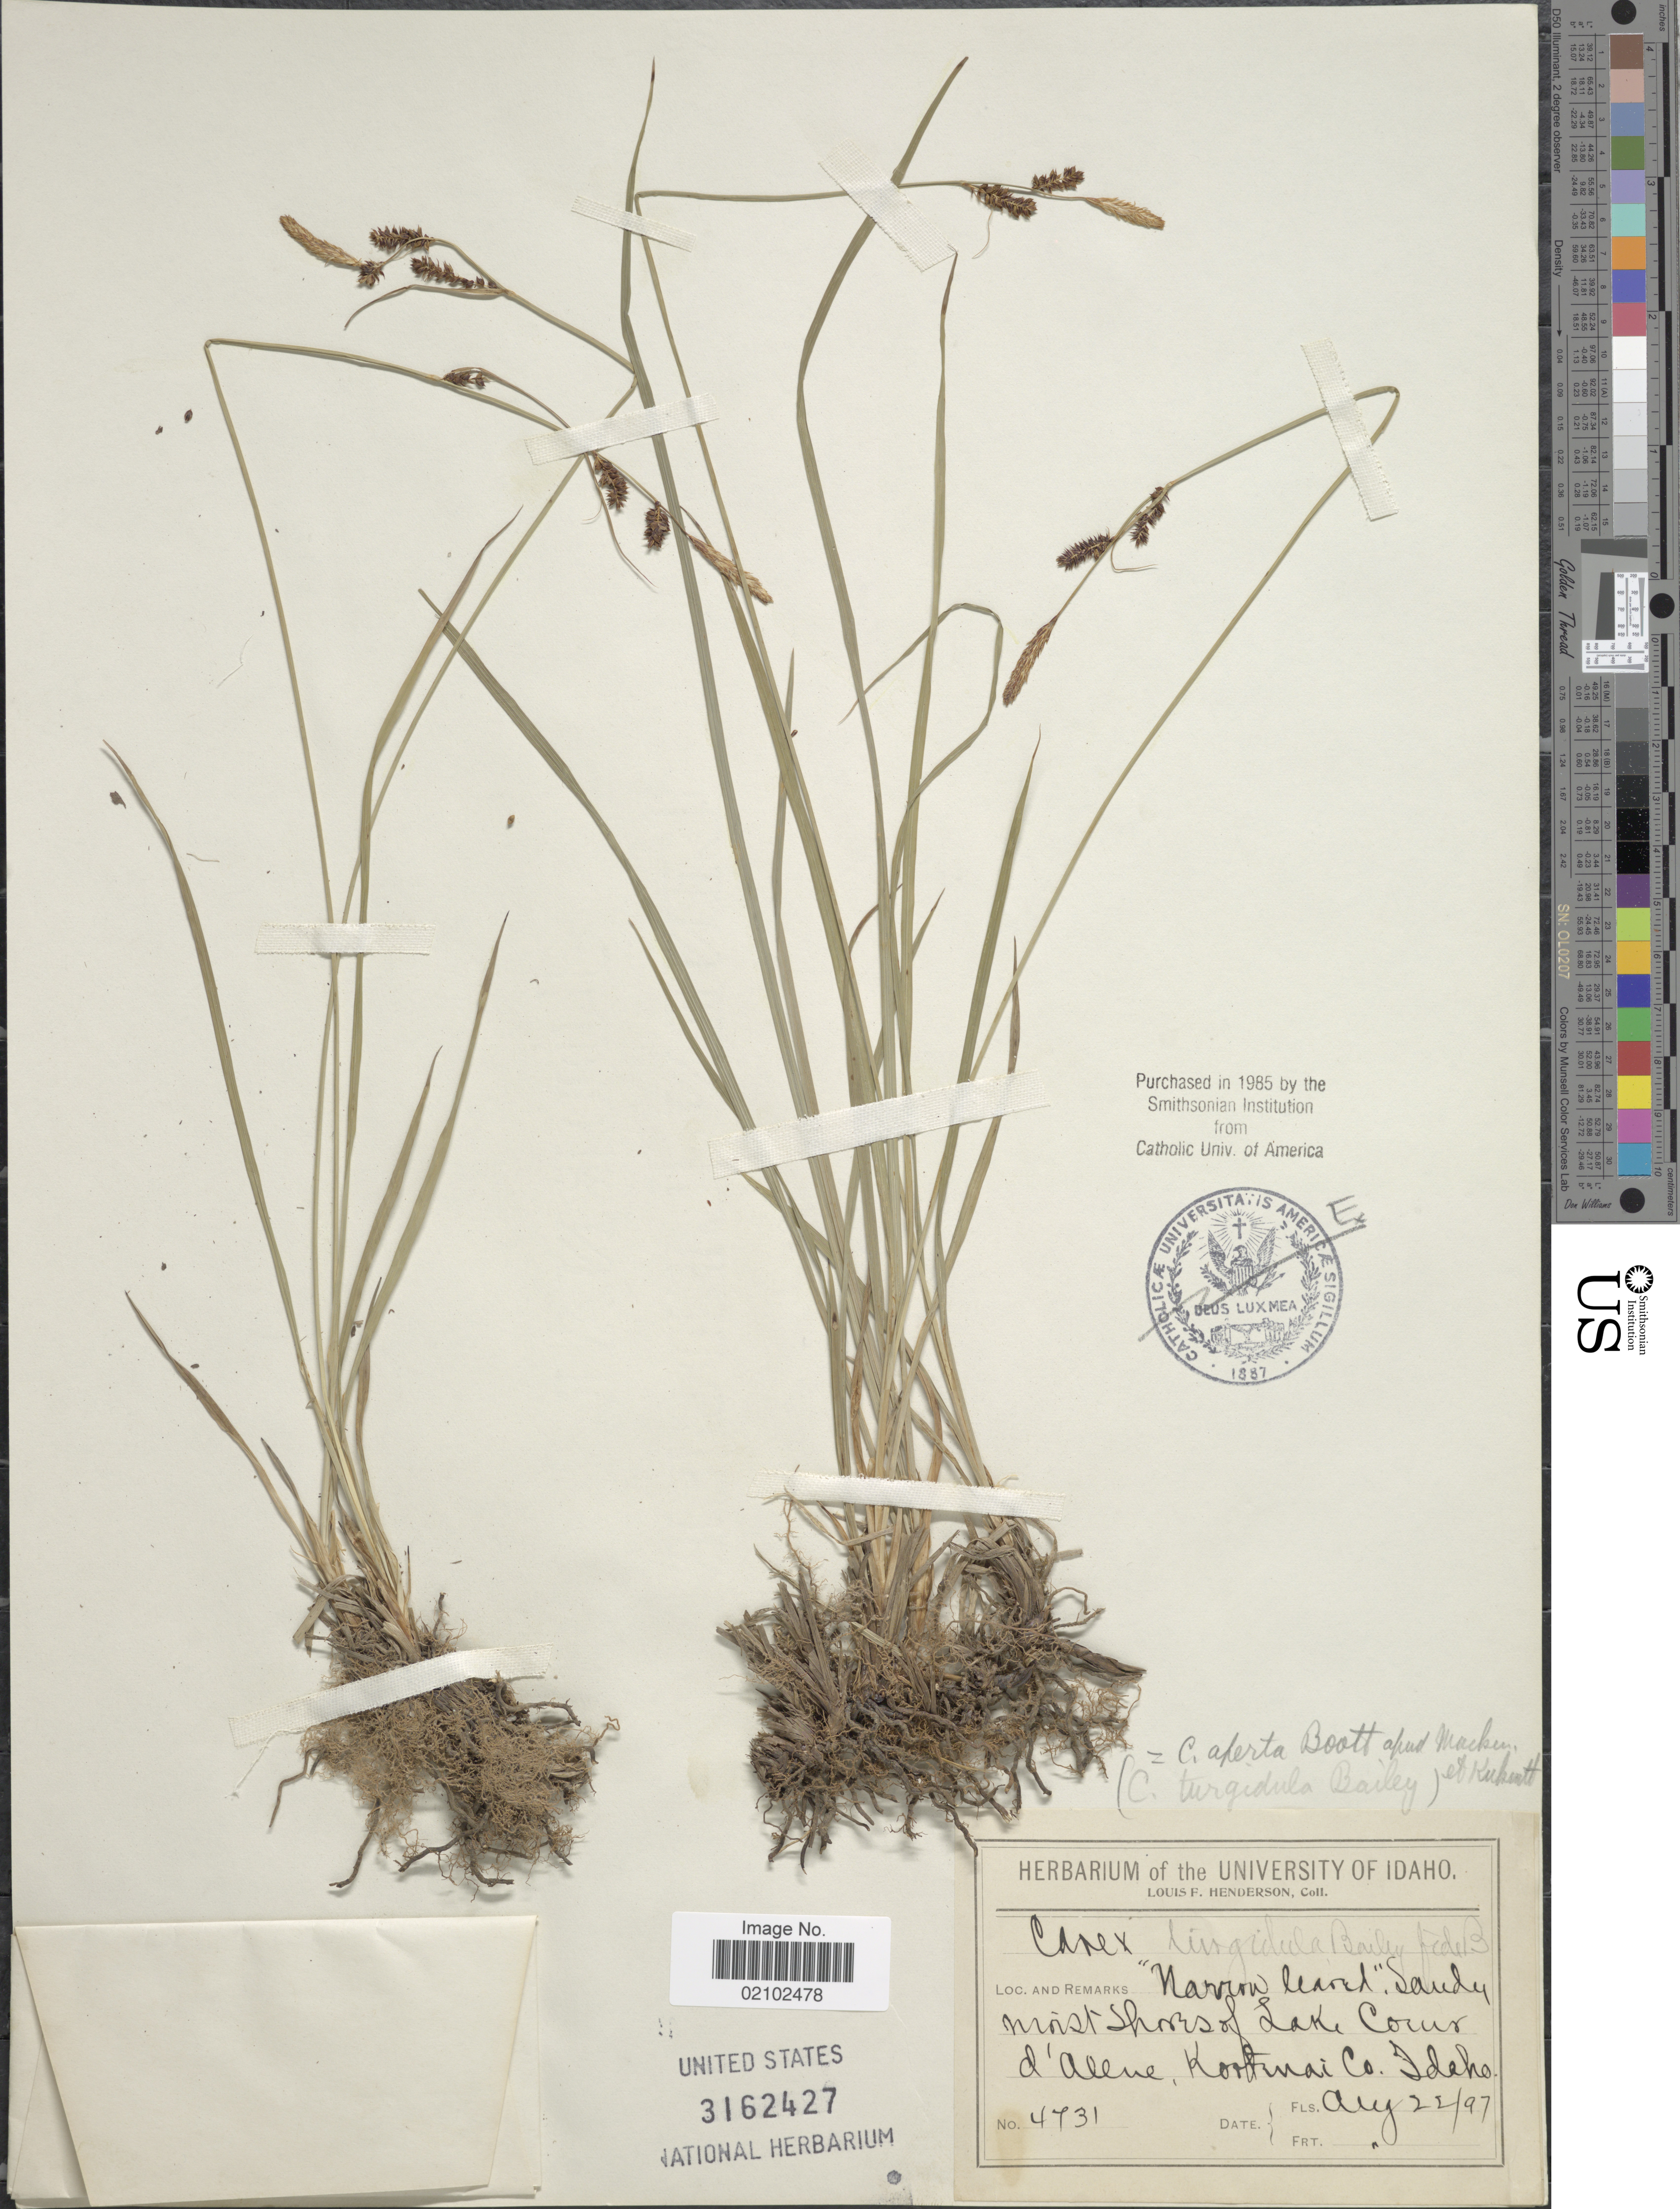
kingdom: Plantae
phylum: Tracheophyta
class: Liliopsida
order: Poales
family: Cyperaceae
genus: Carex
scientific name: Carex aperta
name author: Boott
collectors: L. Henderson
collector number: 4731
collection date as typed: Transcribed d/m/y: 22/8/97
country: United States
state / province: Idaho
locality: Sandy moist shores of Lake Couer d'Alene, Kostenai Co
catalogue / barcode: US 3162427